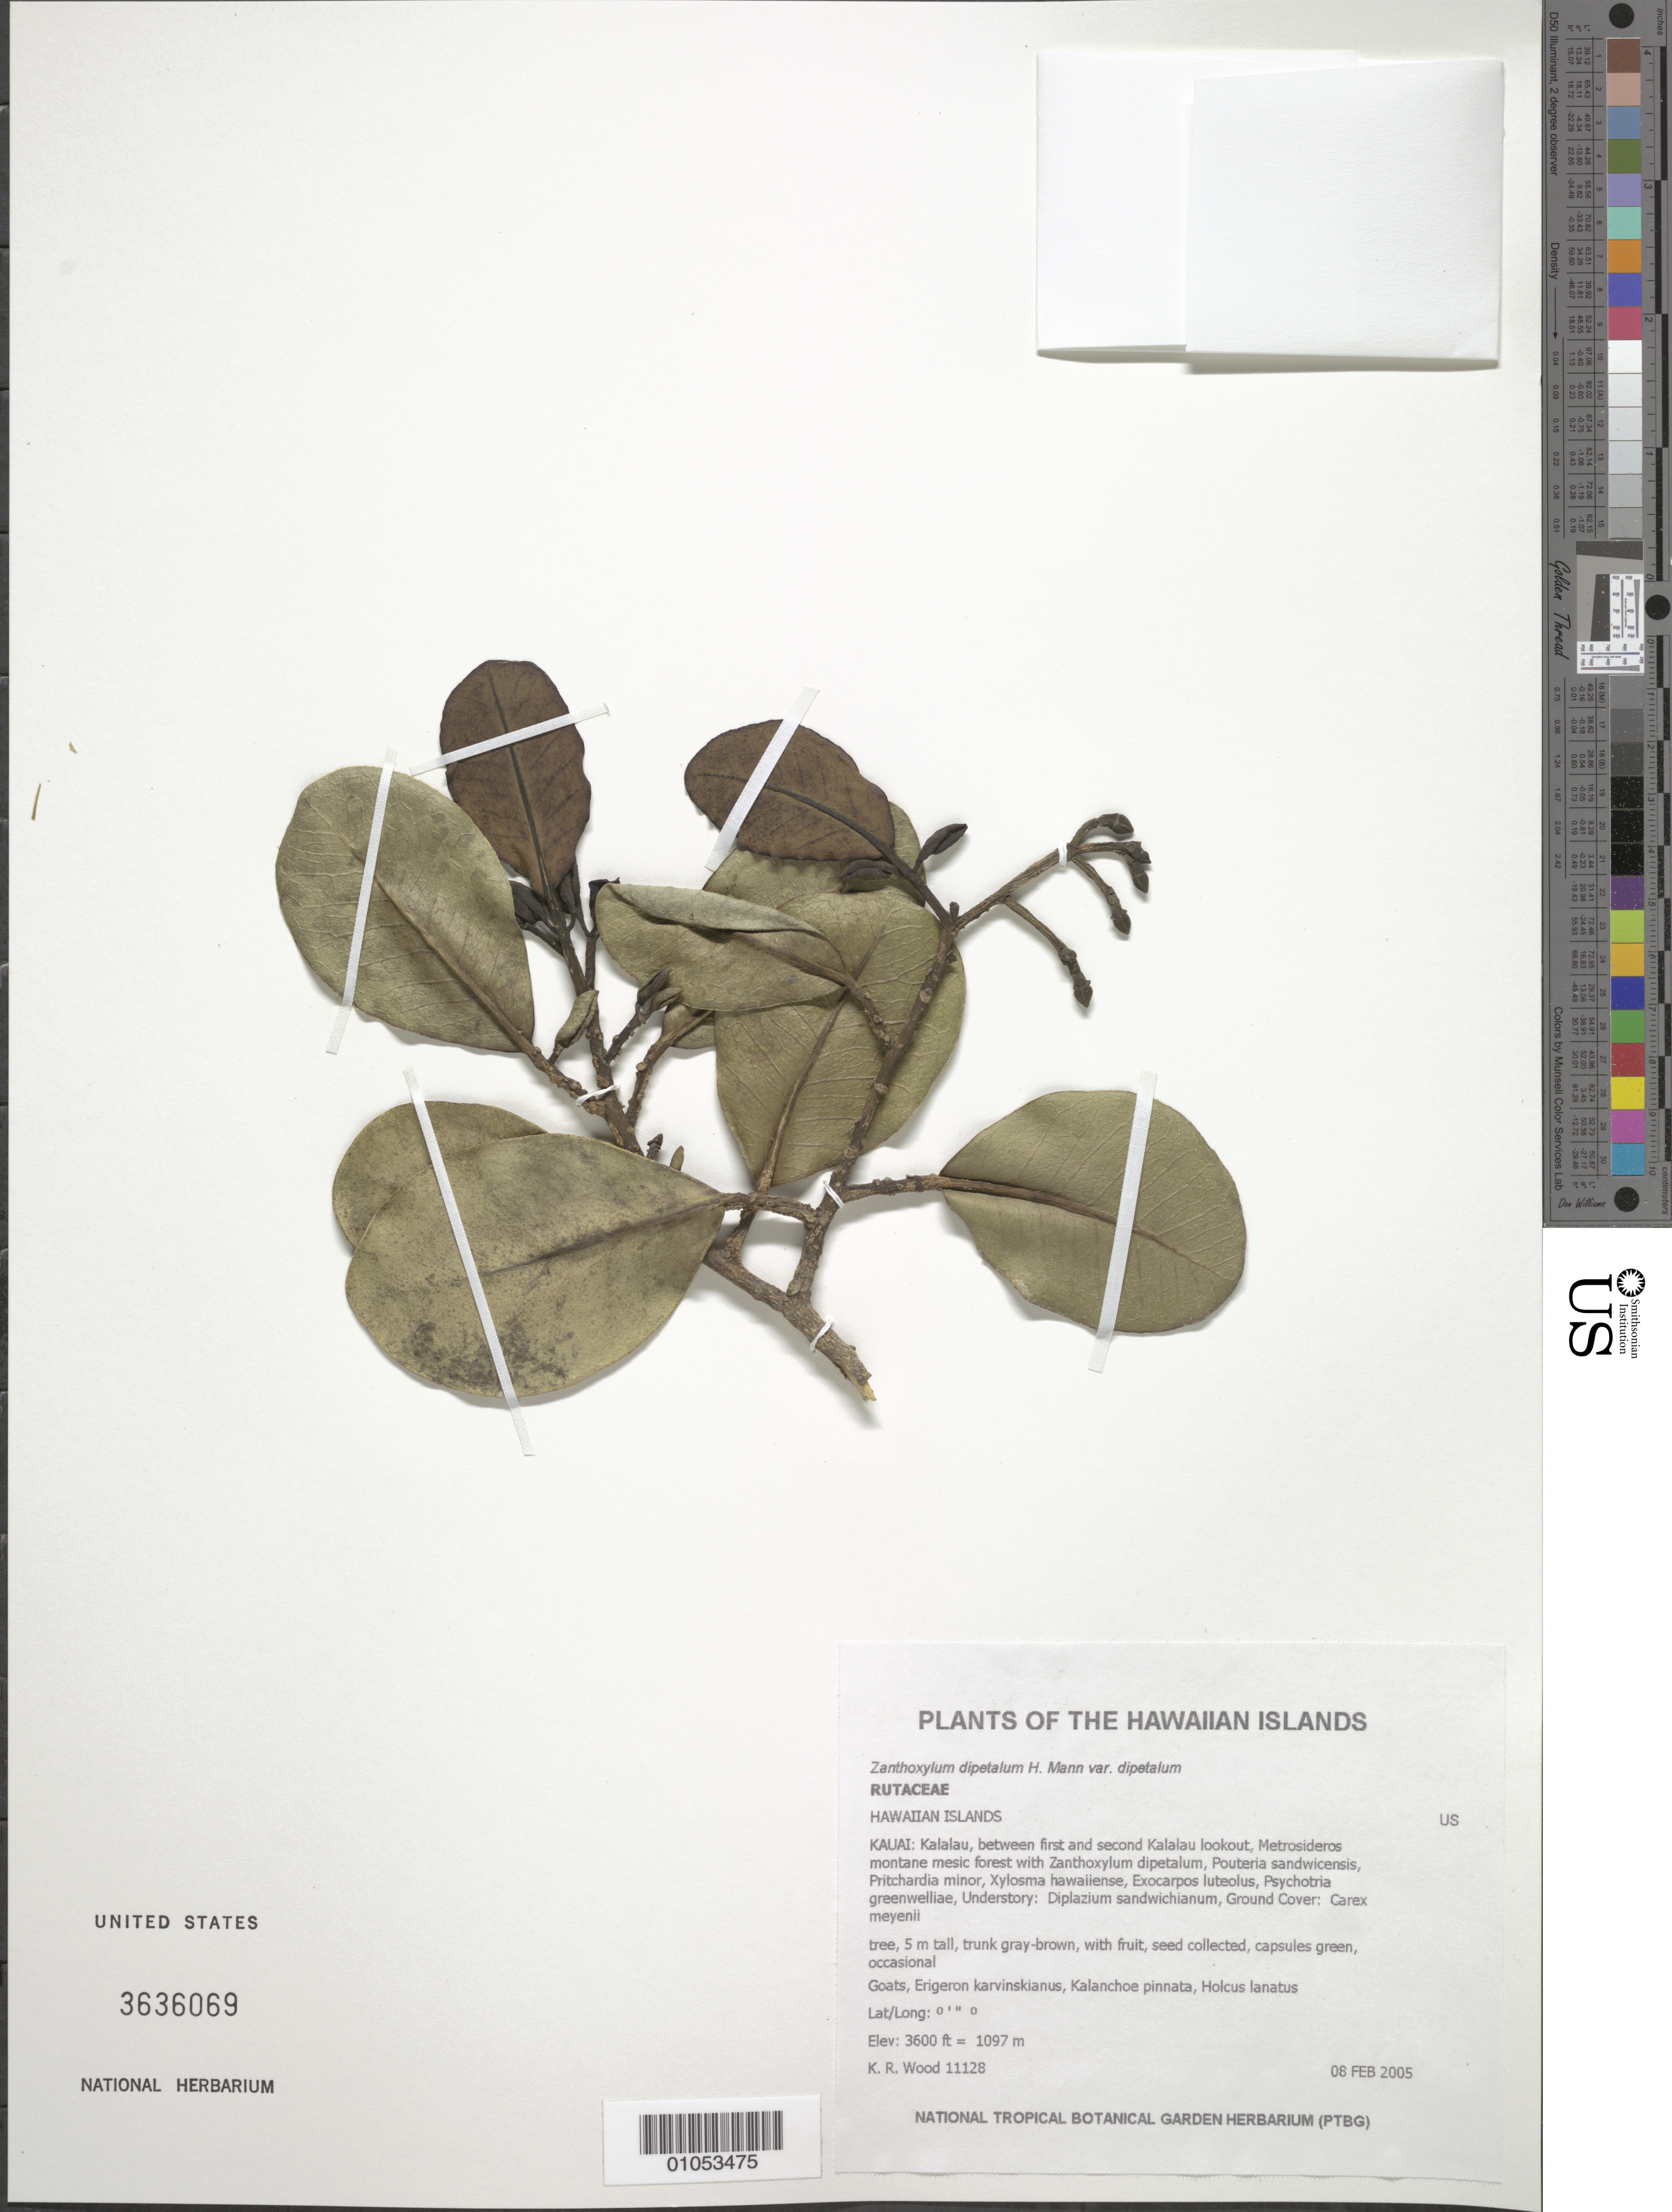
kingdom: Plantae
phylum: Tracheophyta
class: Magnoliopsida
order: Sapindales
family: Rutaceae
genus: Zanthoxylum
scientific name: Zanthoxylum dipetalum var. dipetalum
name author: H. Mann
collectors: K. R. Wood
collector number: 11128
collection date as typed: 8 Feb 2005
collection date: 2005-02-08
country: United States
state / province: Hawaii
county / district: Kaui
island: Kaua'i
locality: Kalalau, between first and second Kalalau lookout.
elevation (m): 1097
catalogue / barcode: US 3636069